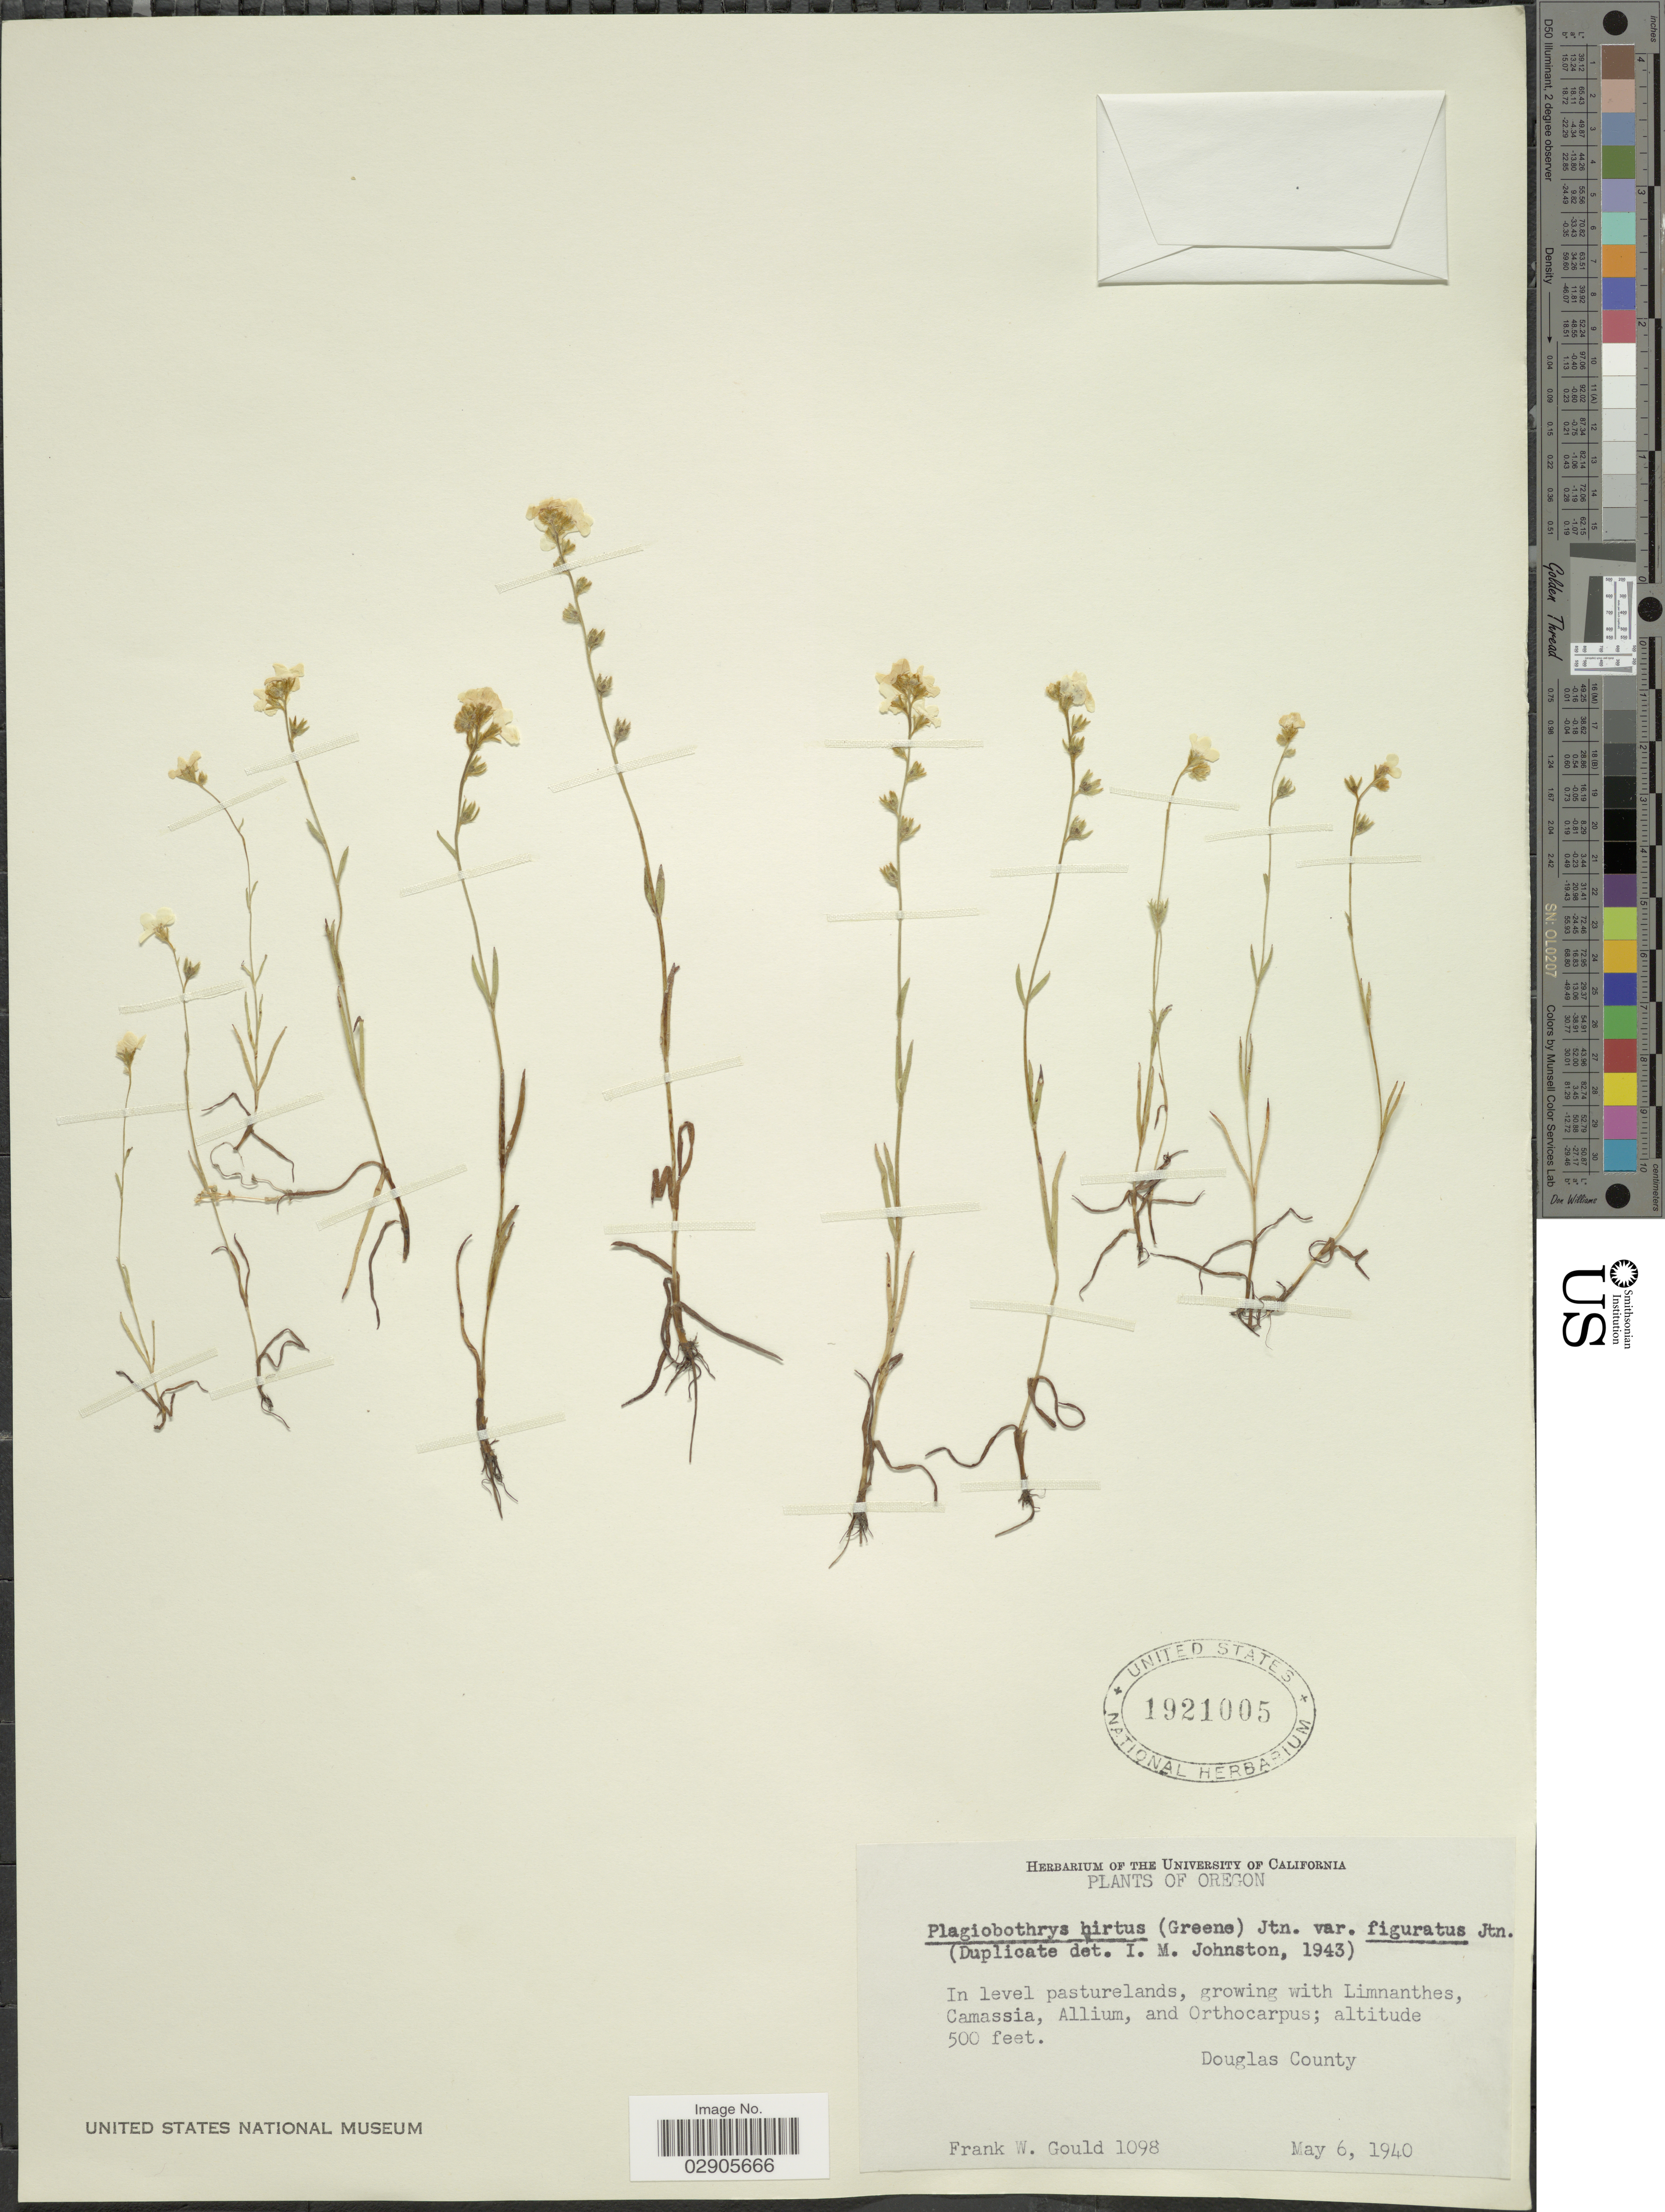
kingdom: Plantae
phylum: Tracheophyta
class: Magnoliopsida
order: Boraginales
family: Boraginaceae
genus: Plagiobothrys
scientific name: Plagiobothrys hirtus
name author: (Greene) I.M. Johnst.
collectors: F. W. Gould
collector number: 1098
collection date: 1940-05-06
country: United States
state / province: Oregon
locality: Douglas County.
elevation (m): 152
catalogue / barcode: US 1921005